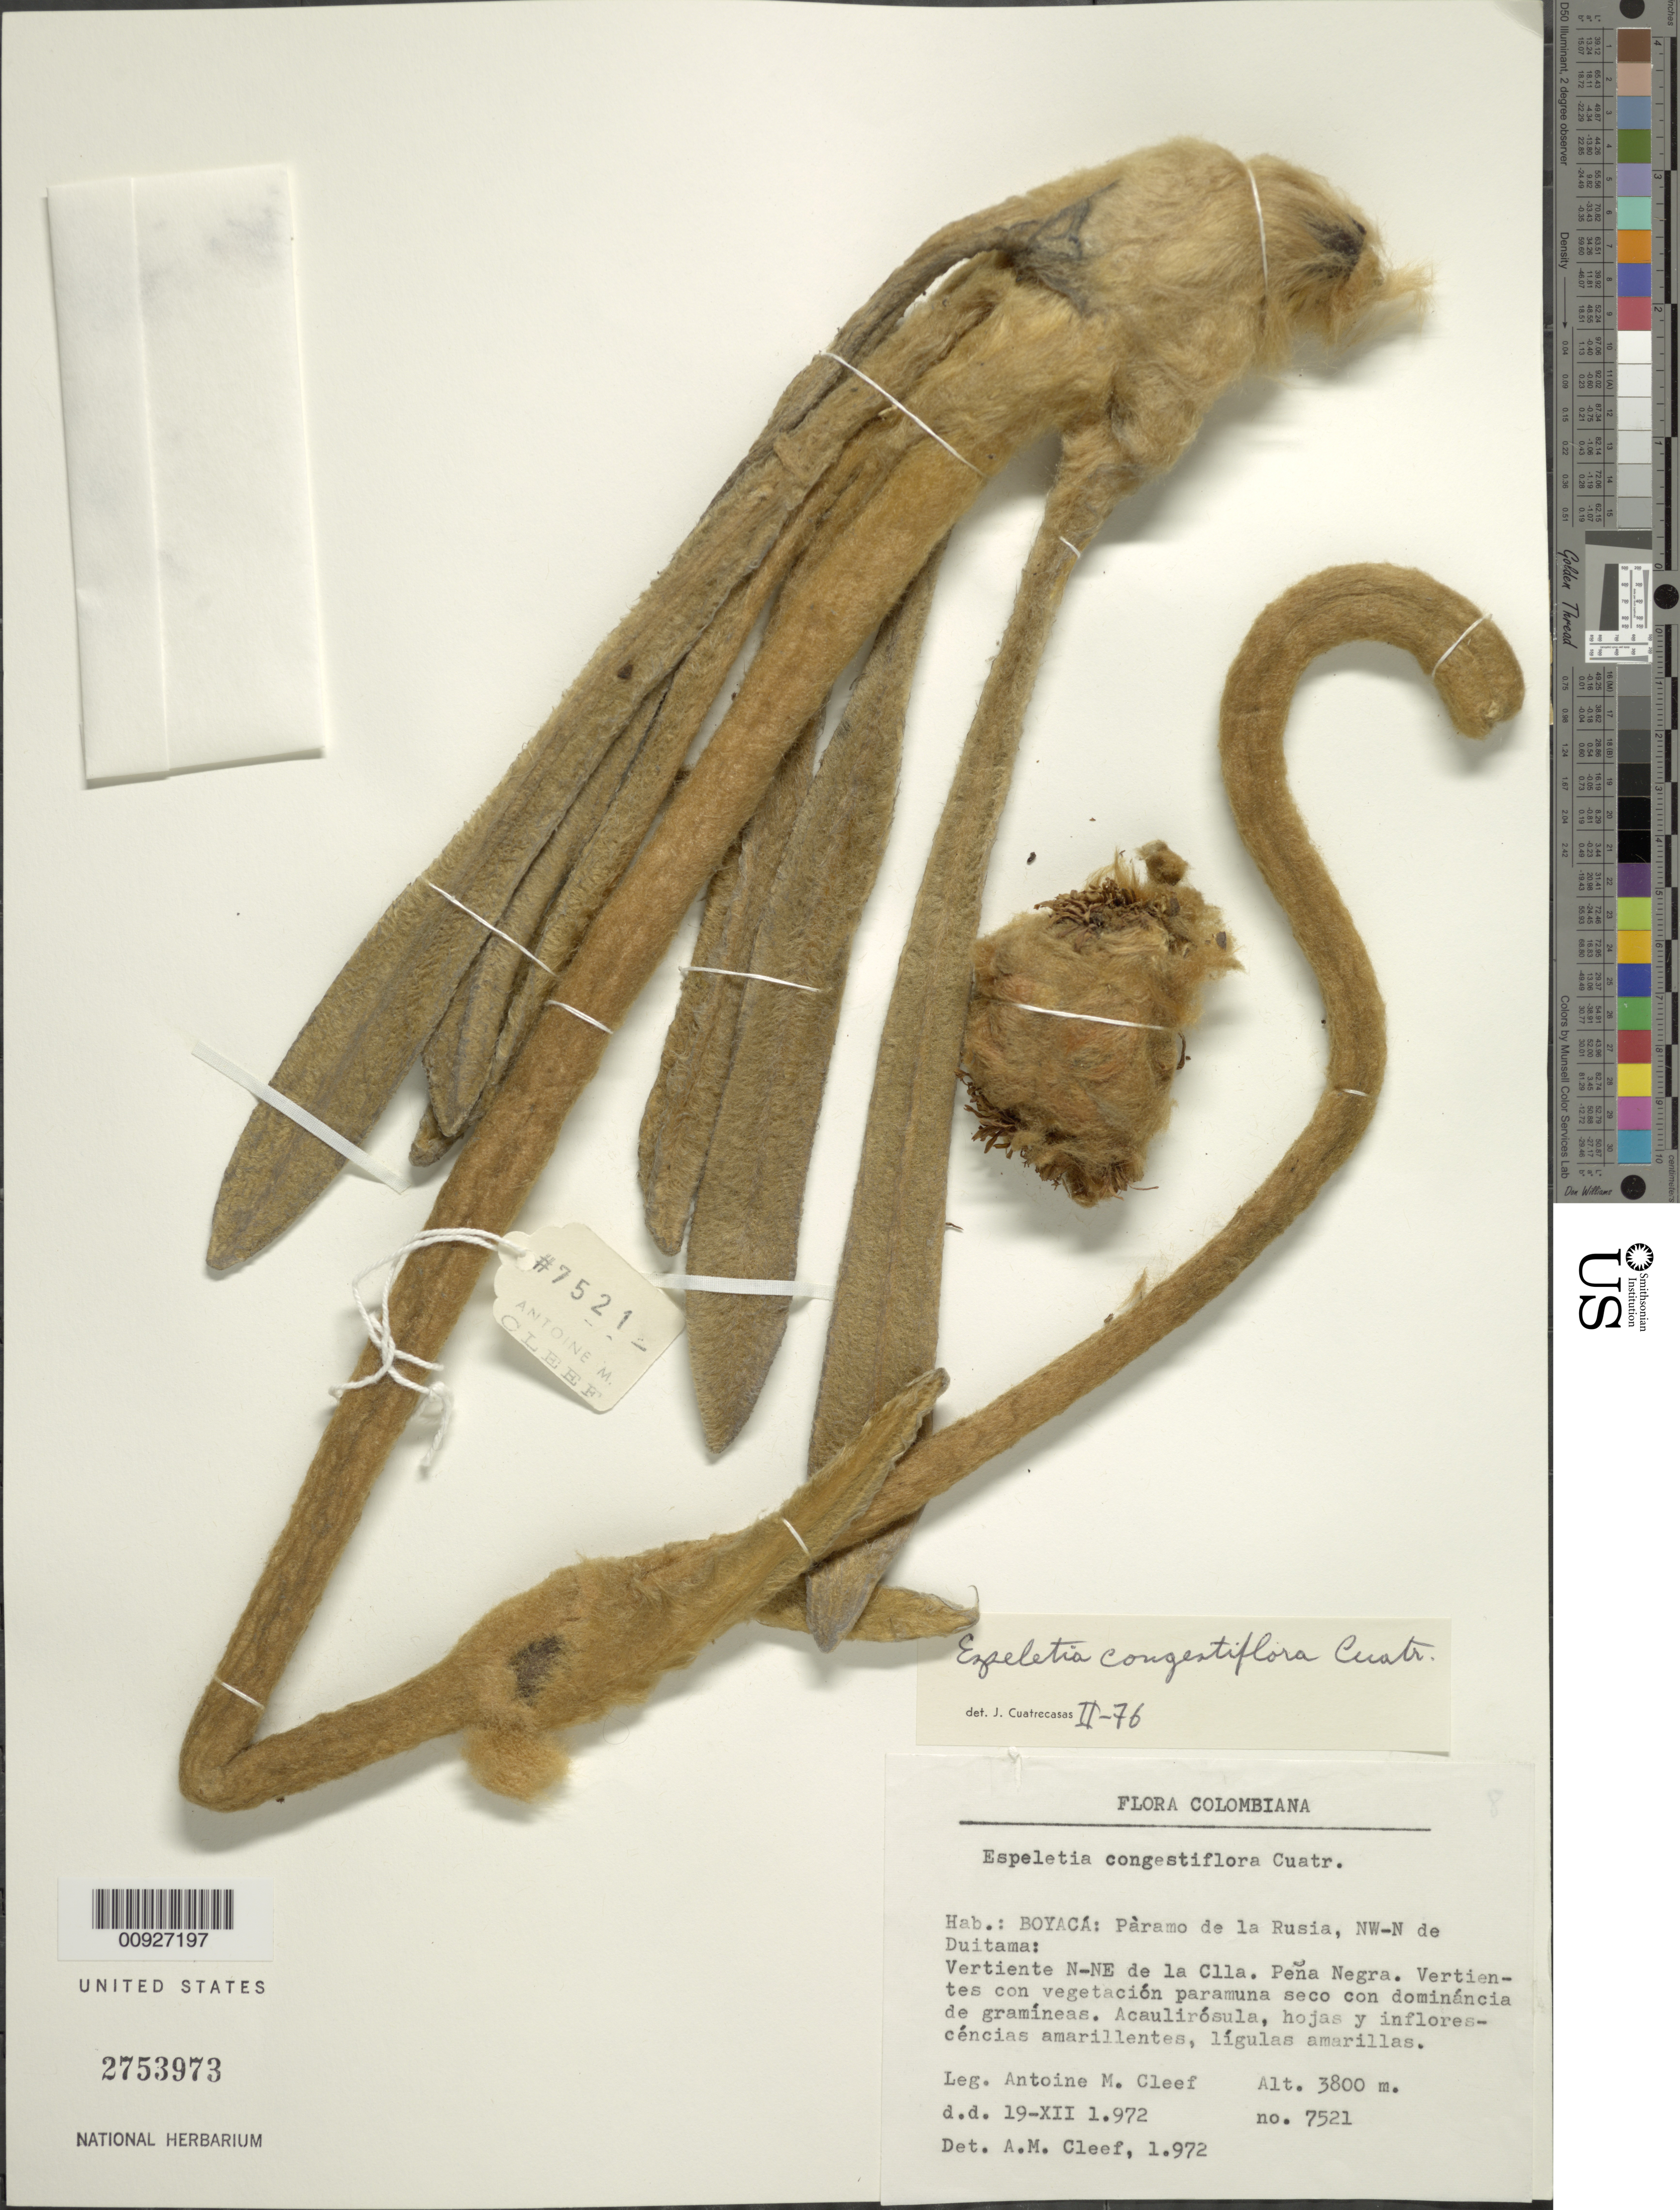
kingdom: Plantae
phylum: Tracheophyta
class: Magnoliopsida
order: Asterales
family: Asteraceae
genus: Espeletia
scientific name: Espeletia congestiflora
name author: Cuatrec.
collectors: A. M. Cleef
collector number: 7521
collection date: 1972-12-19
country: Colombia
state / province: Boyacá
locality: P. de La Rusia. Páramo de La Rusia, NW-N de Duitama: Vertiente N-NE de la Clla. Peña Negra.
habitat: Vertientes con vegetación paramuna seco con dominancia de gramíneas.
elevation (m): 3800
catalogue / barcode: US 2753973